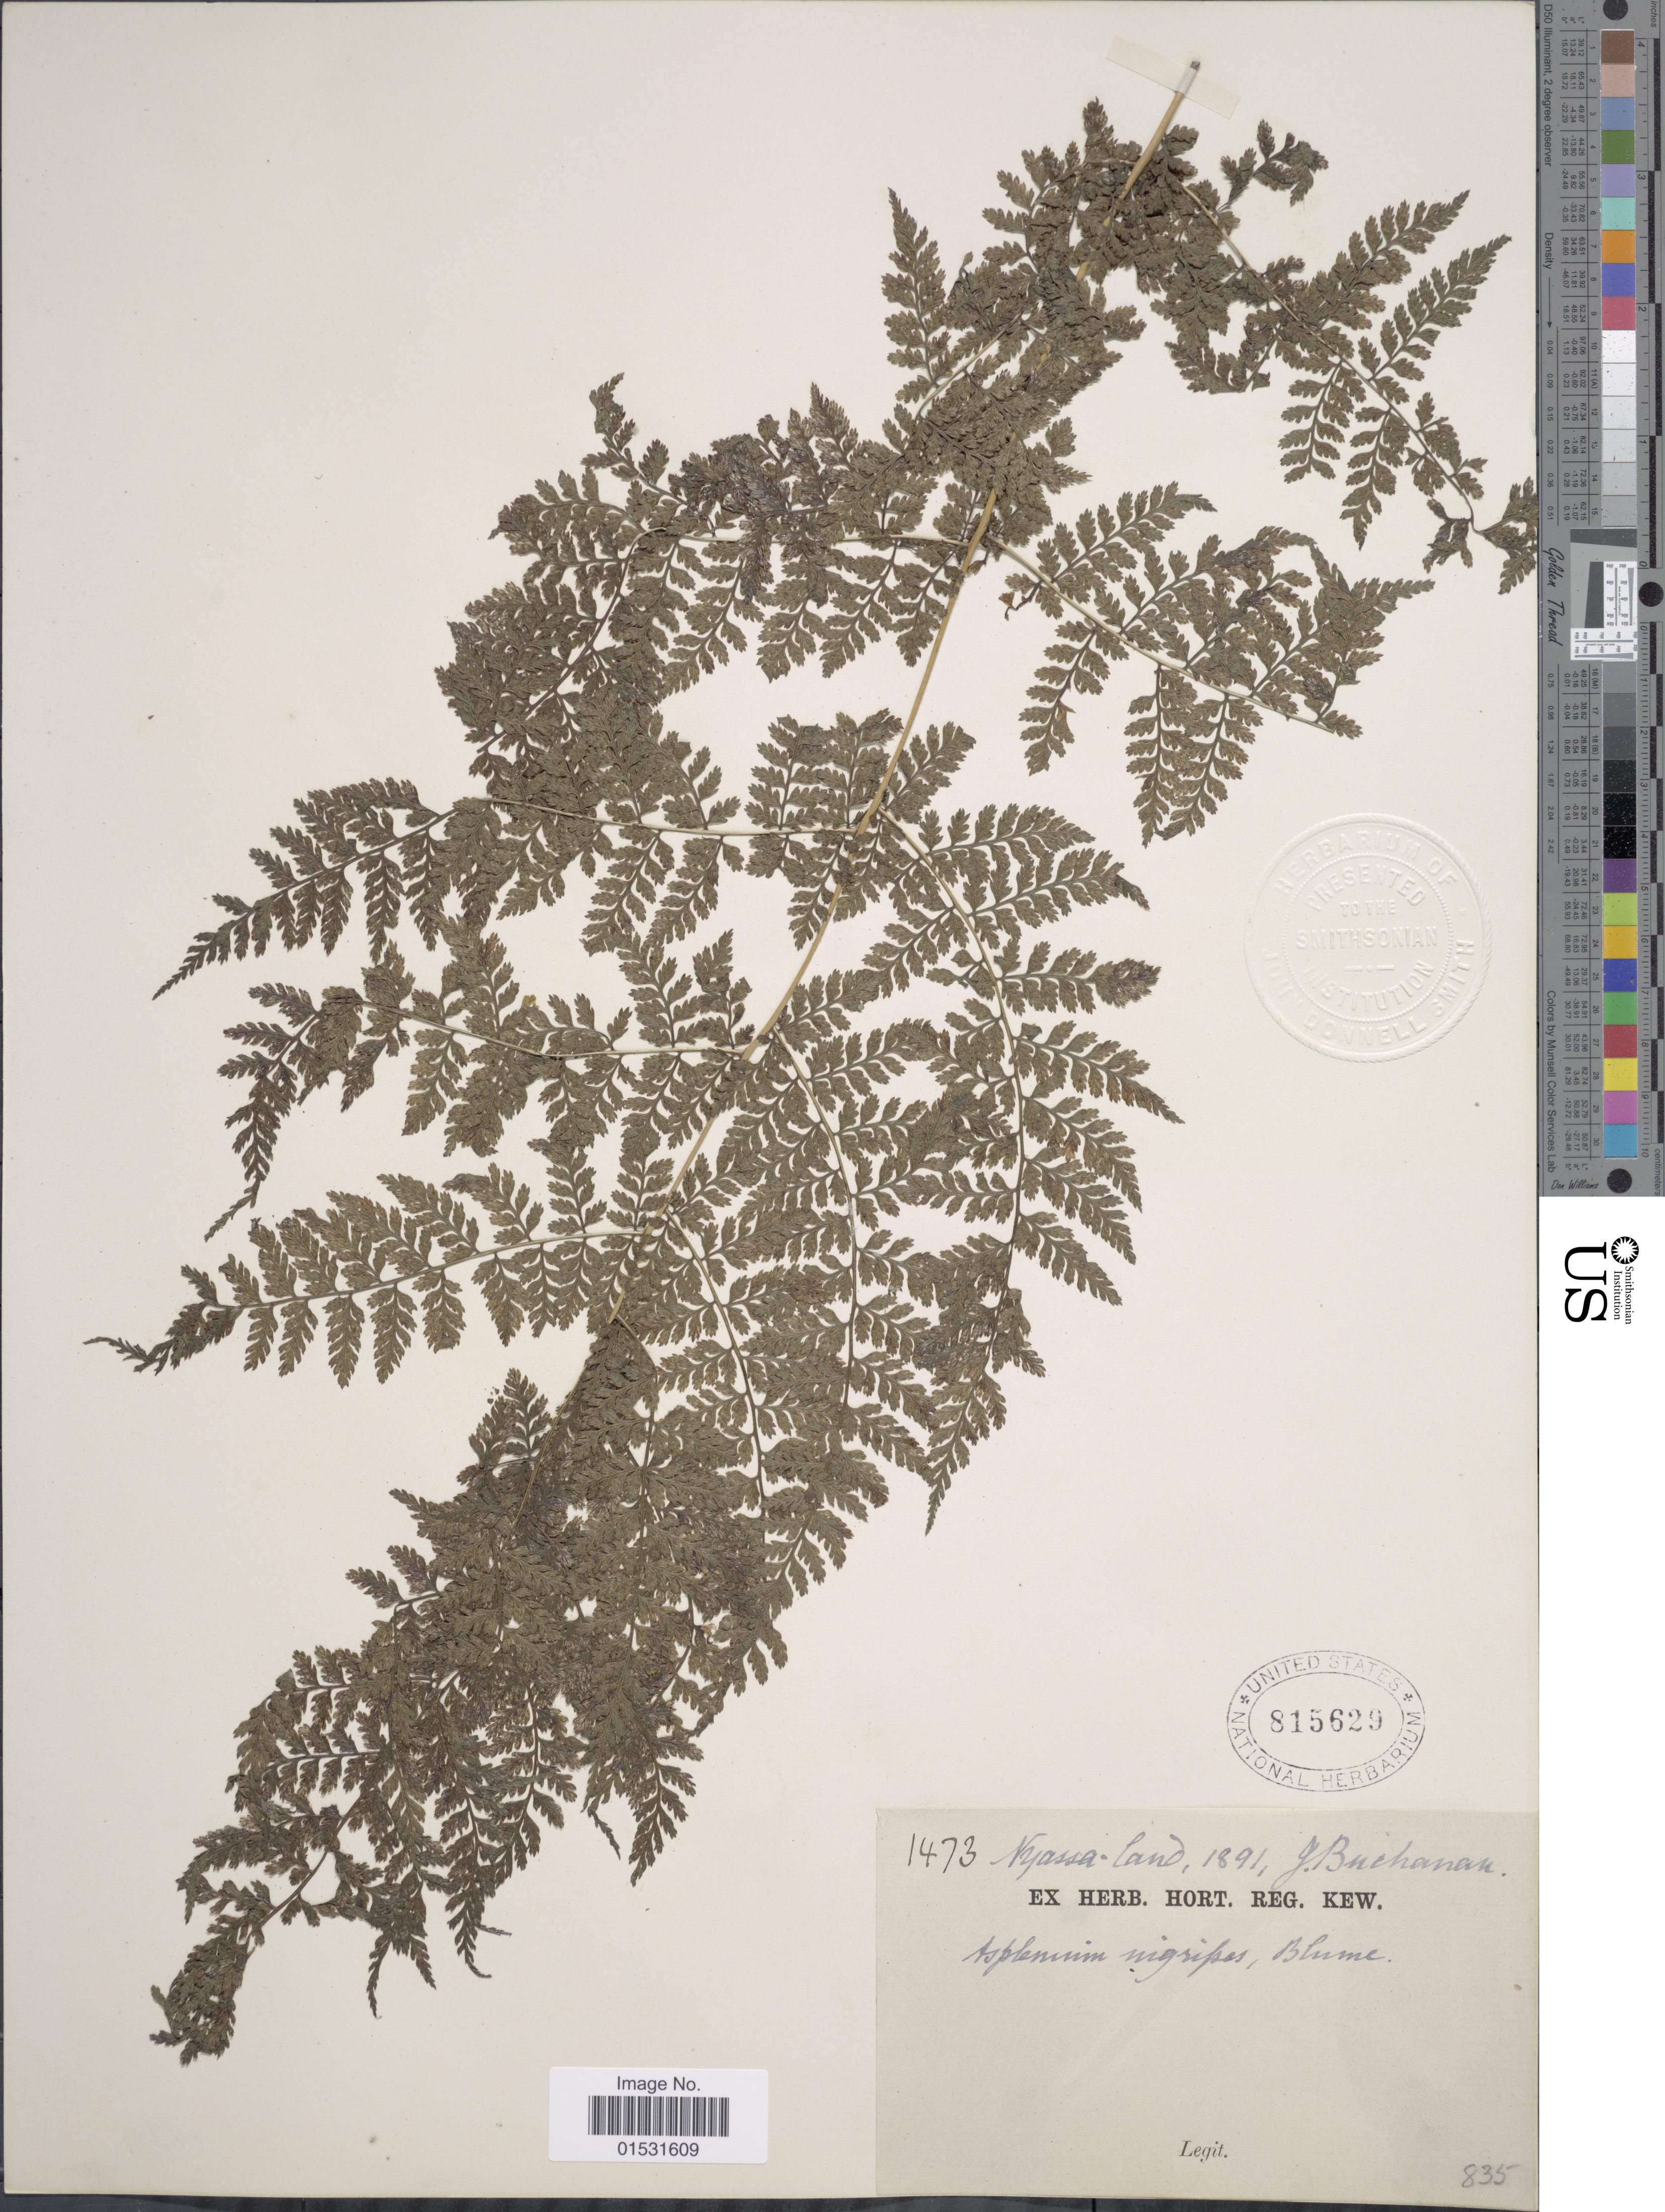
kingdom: Plantae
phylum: Tracheophyta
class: Polypodiopsida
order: Polypodiales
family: Athyriaceae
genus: Athyrium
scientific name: Athyrium scandicinum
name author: (Willd.) C. Presl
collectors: J. Buchanan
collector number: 1473*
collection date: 1891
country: Malawi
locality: Nyassa-land.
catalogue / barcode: US 815629